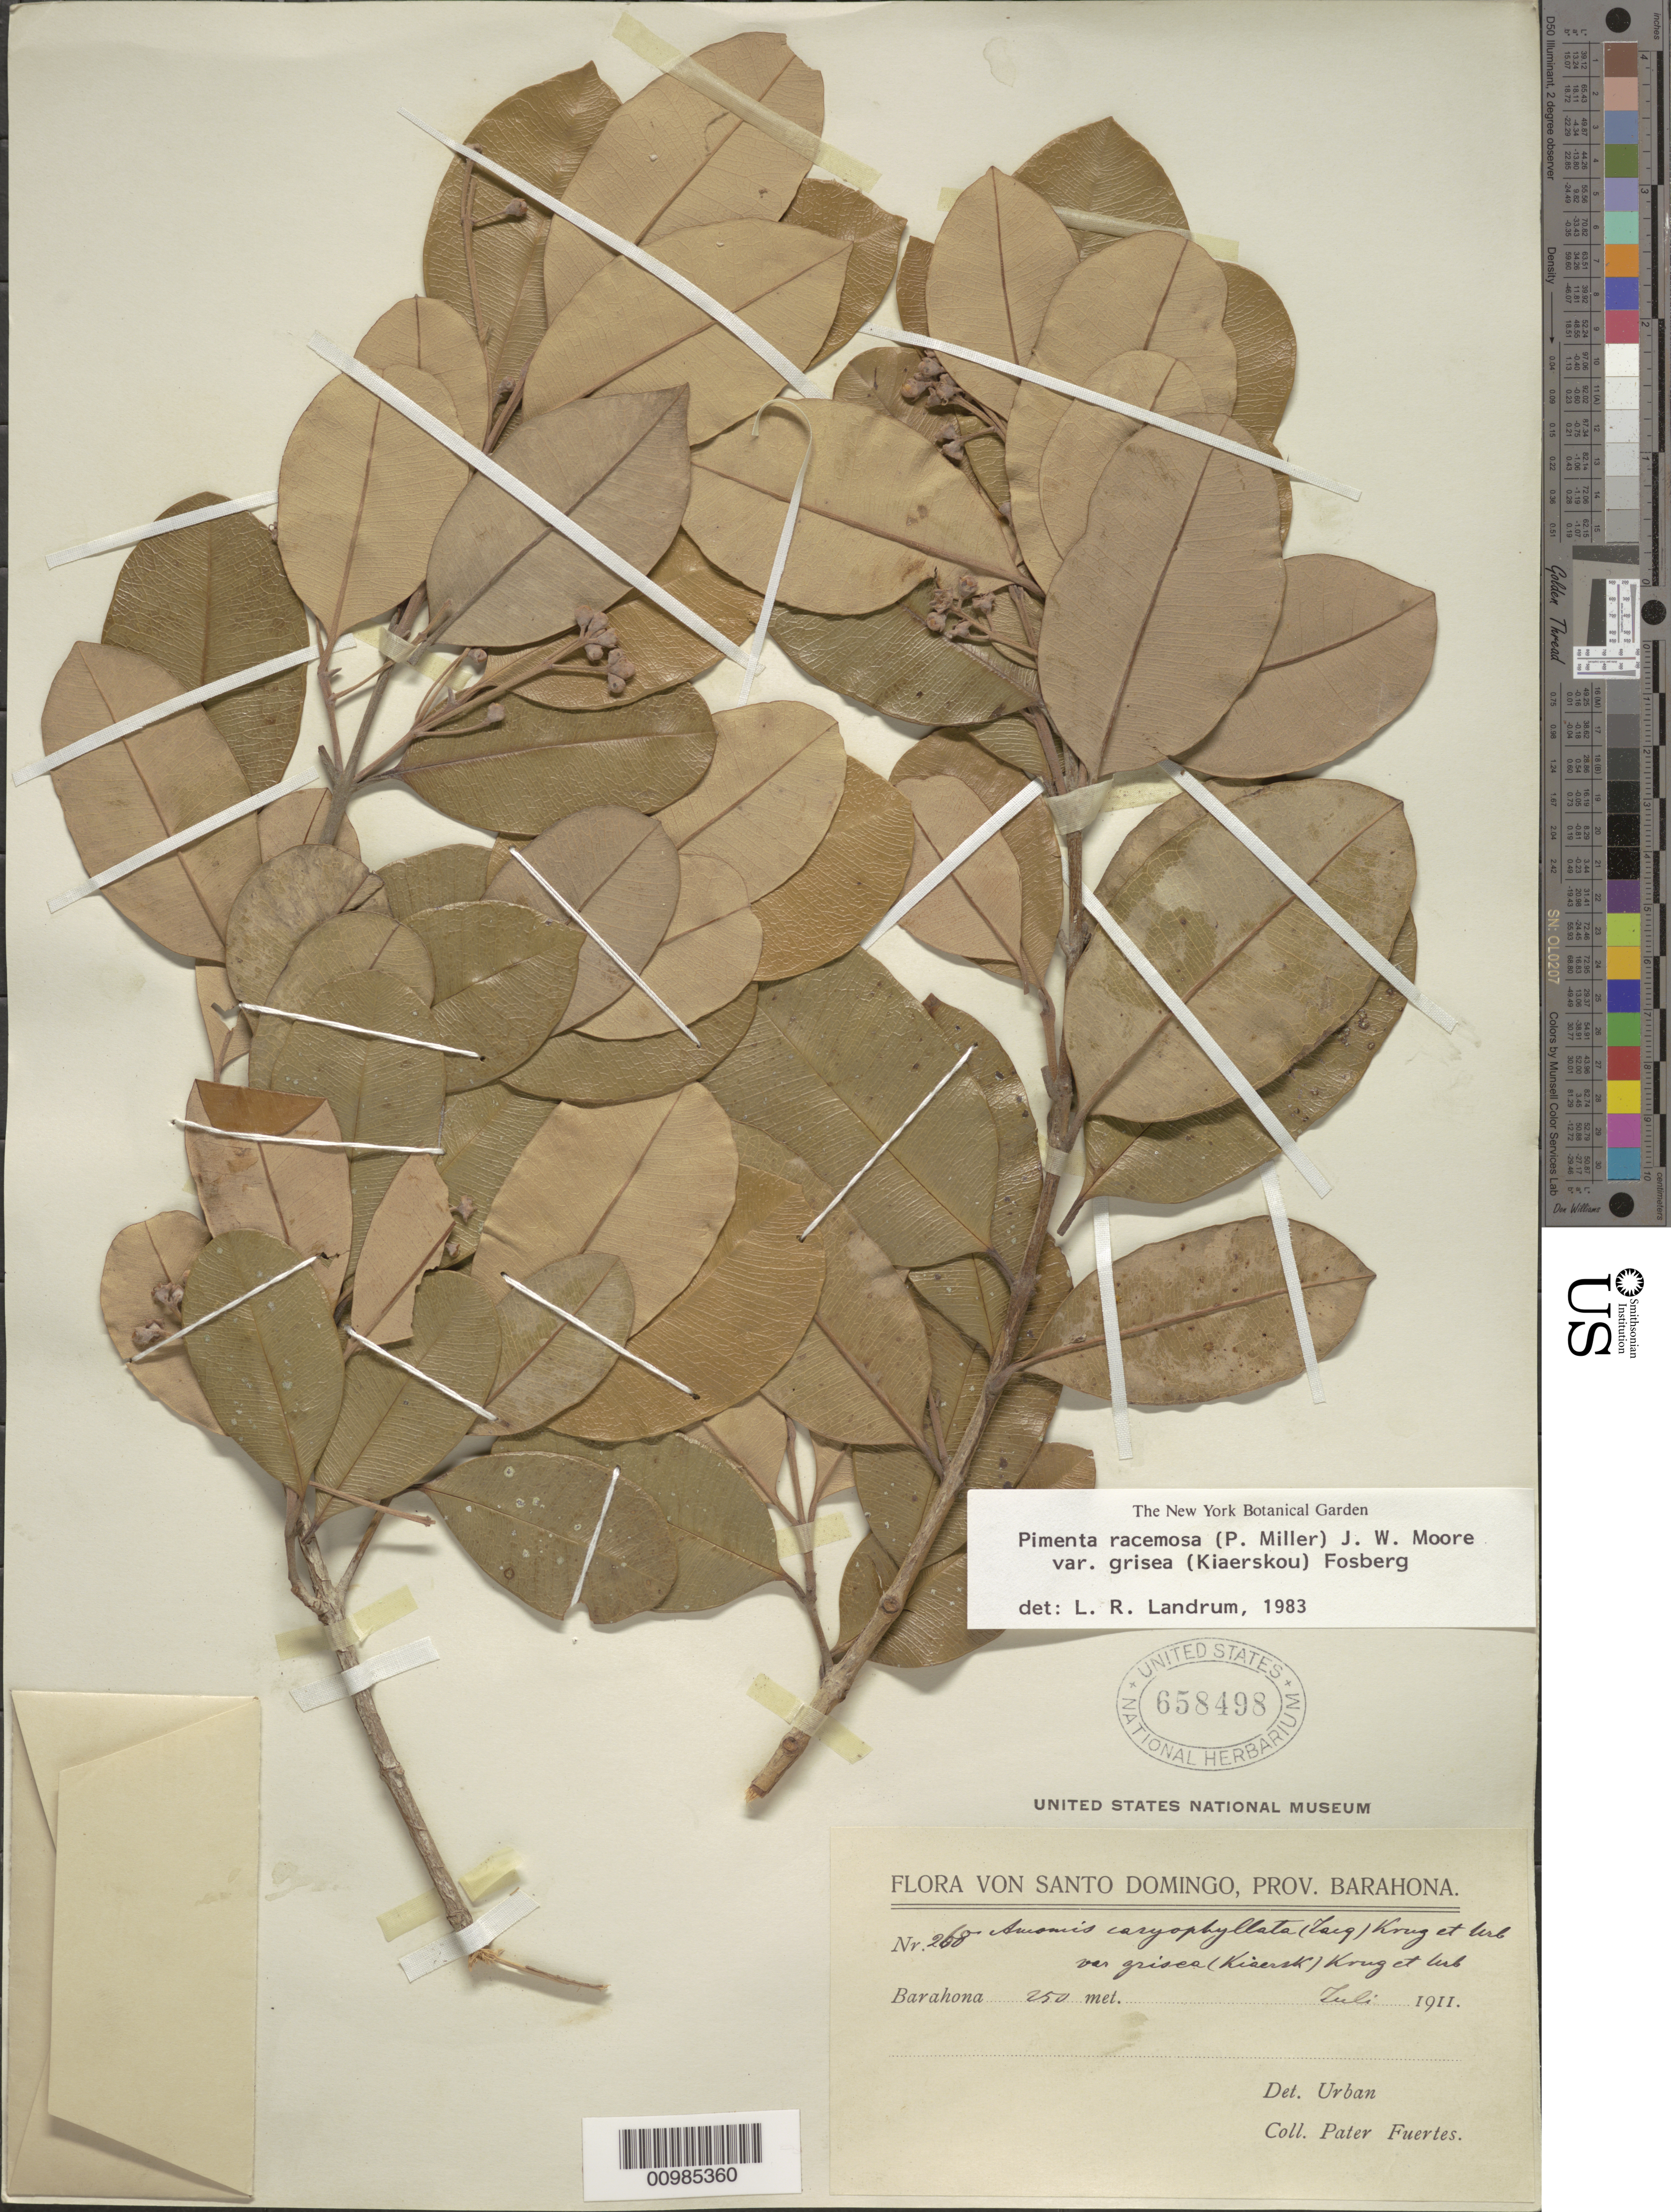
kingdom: Plantae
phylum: Tracheophyta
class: Magnoliopsida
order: Myrtales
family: Myrtaceae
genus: Pimenta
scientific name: Pimenta racemosa var. grisea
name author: (Kiaersk.) Fosberg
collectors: M. D. Fuertes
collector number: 268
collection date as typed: Jul 1911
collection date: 1911-07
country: Dominican Republic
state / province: Barahona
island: Hispaniola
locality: Tuli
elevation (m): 250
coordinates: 0 N, 0 E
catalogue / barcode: US 658498